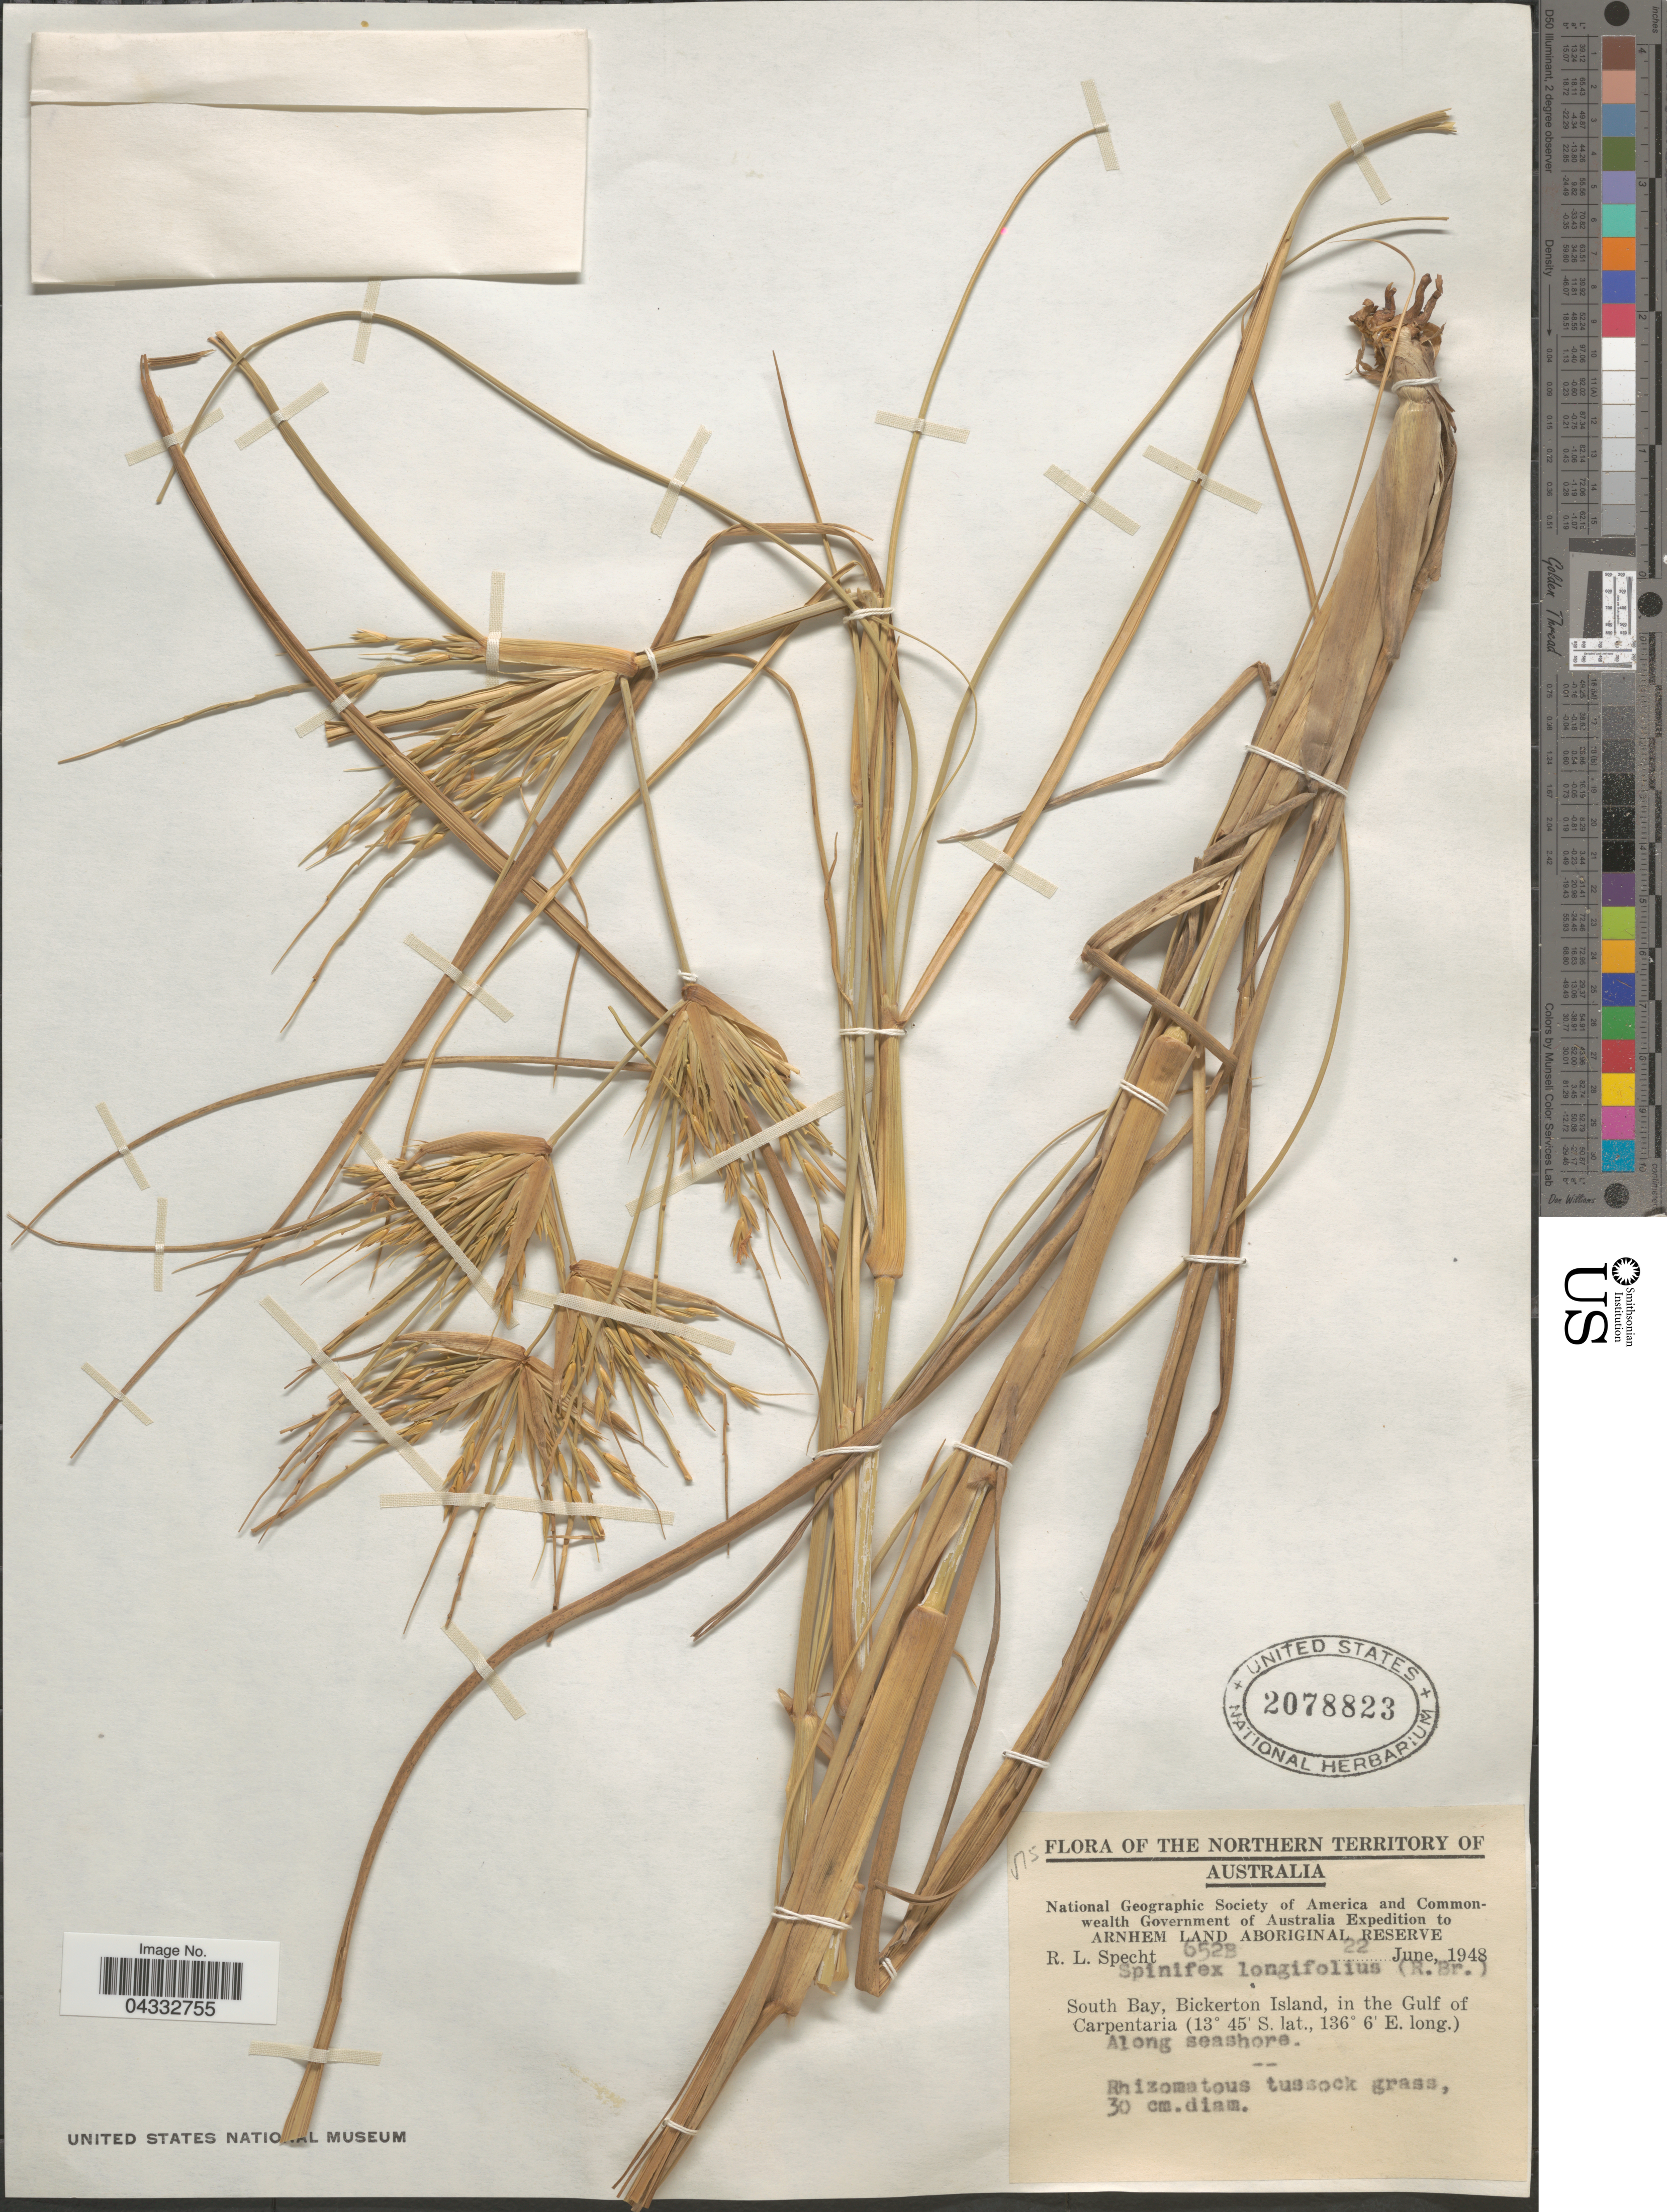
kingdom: Plantae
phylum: Tracheophyta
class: Liliopsida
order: Poales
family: Poaceae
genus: Spinifex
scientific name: Spinifex longifolius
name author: R. Br.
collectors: R. L. Specht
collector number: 652B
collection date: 1948-06-22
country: Australia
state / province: Northern Territory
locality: National Geographic Society of America and Commonwealth Government of Australia Expedition to Arnhem Land Aboriginal Reserve. South Bay, Bickerton Island, in the Gulf of Carpentaria. Along seashore.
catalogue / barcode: US 2078823